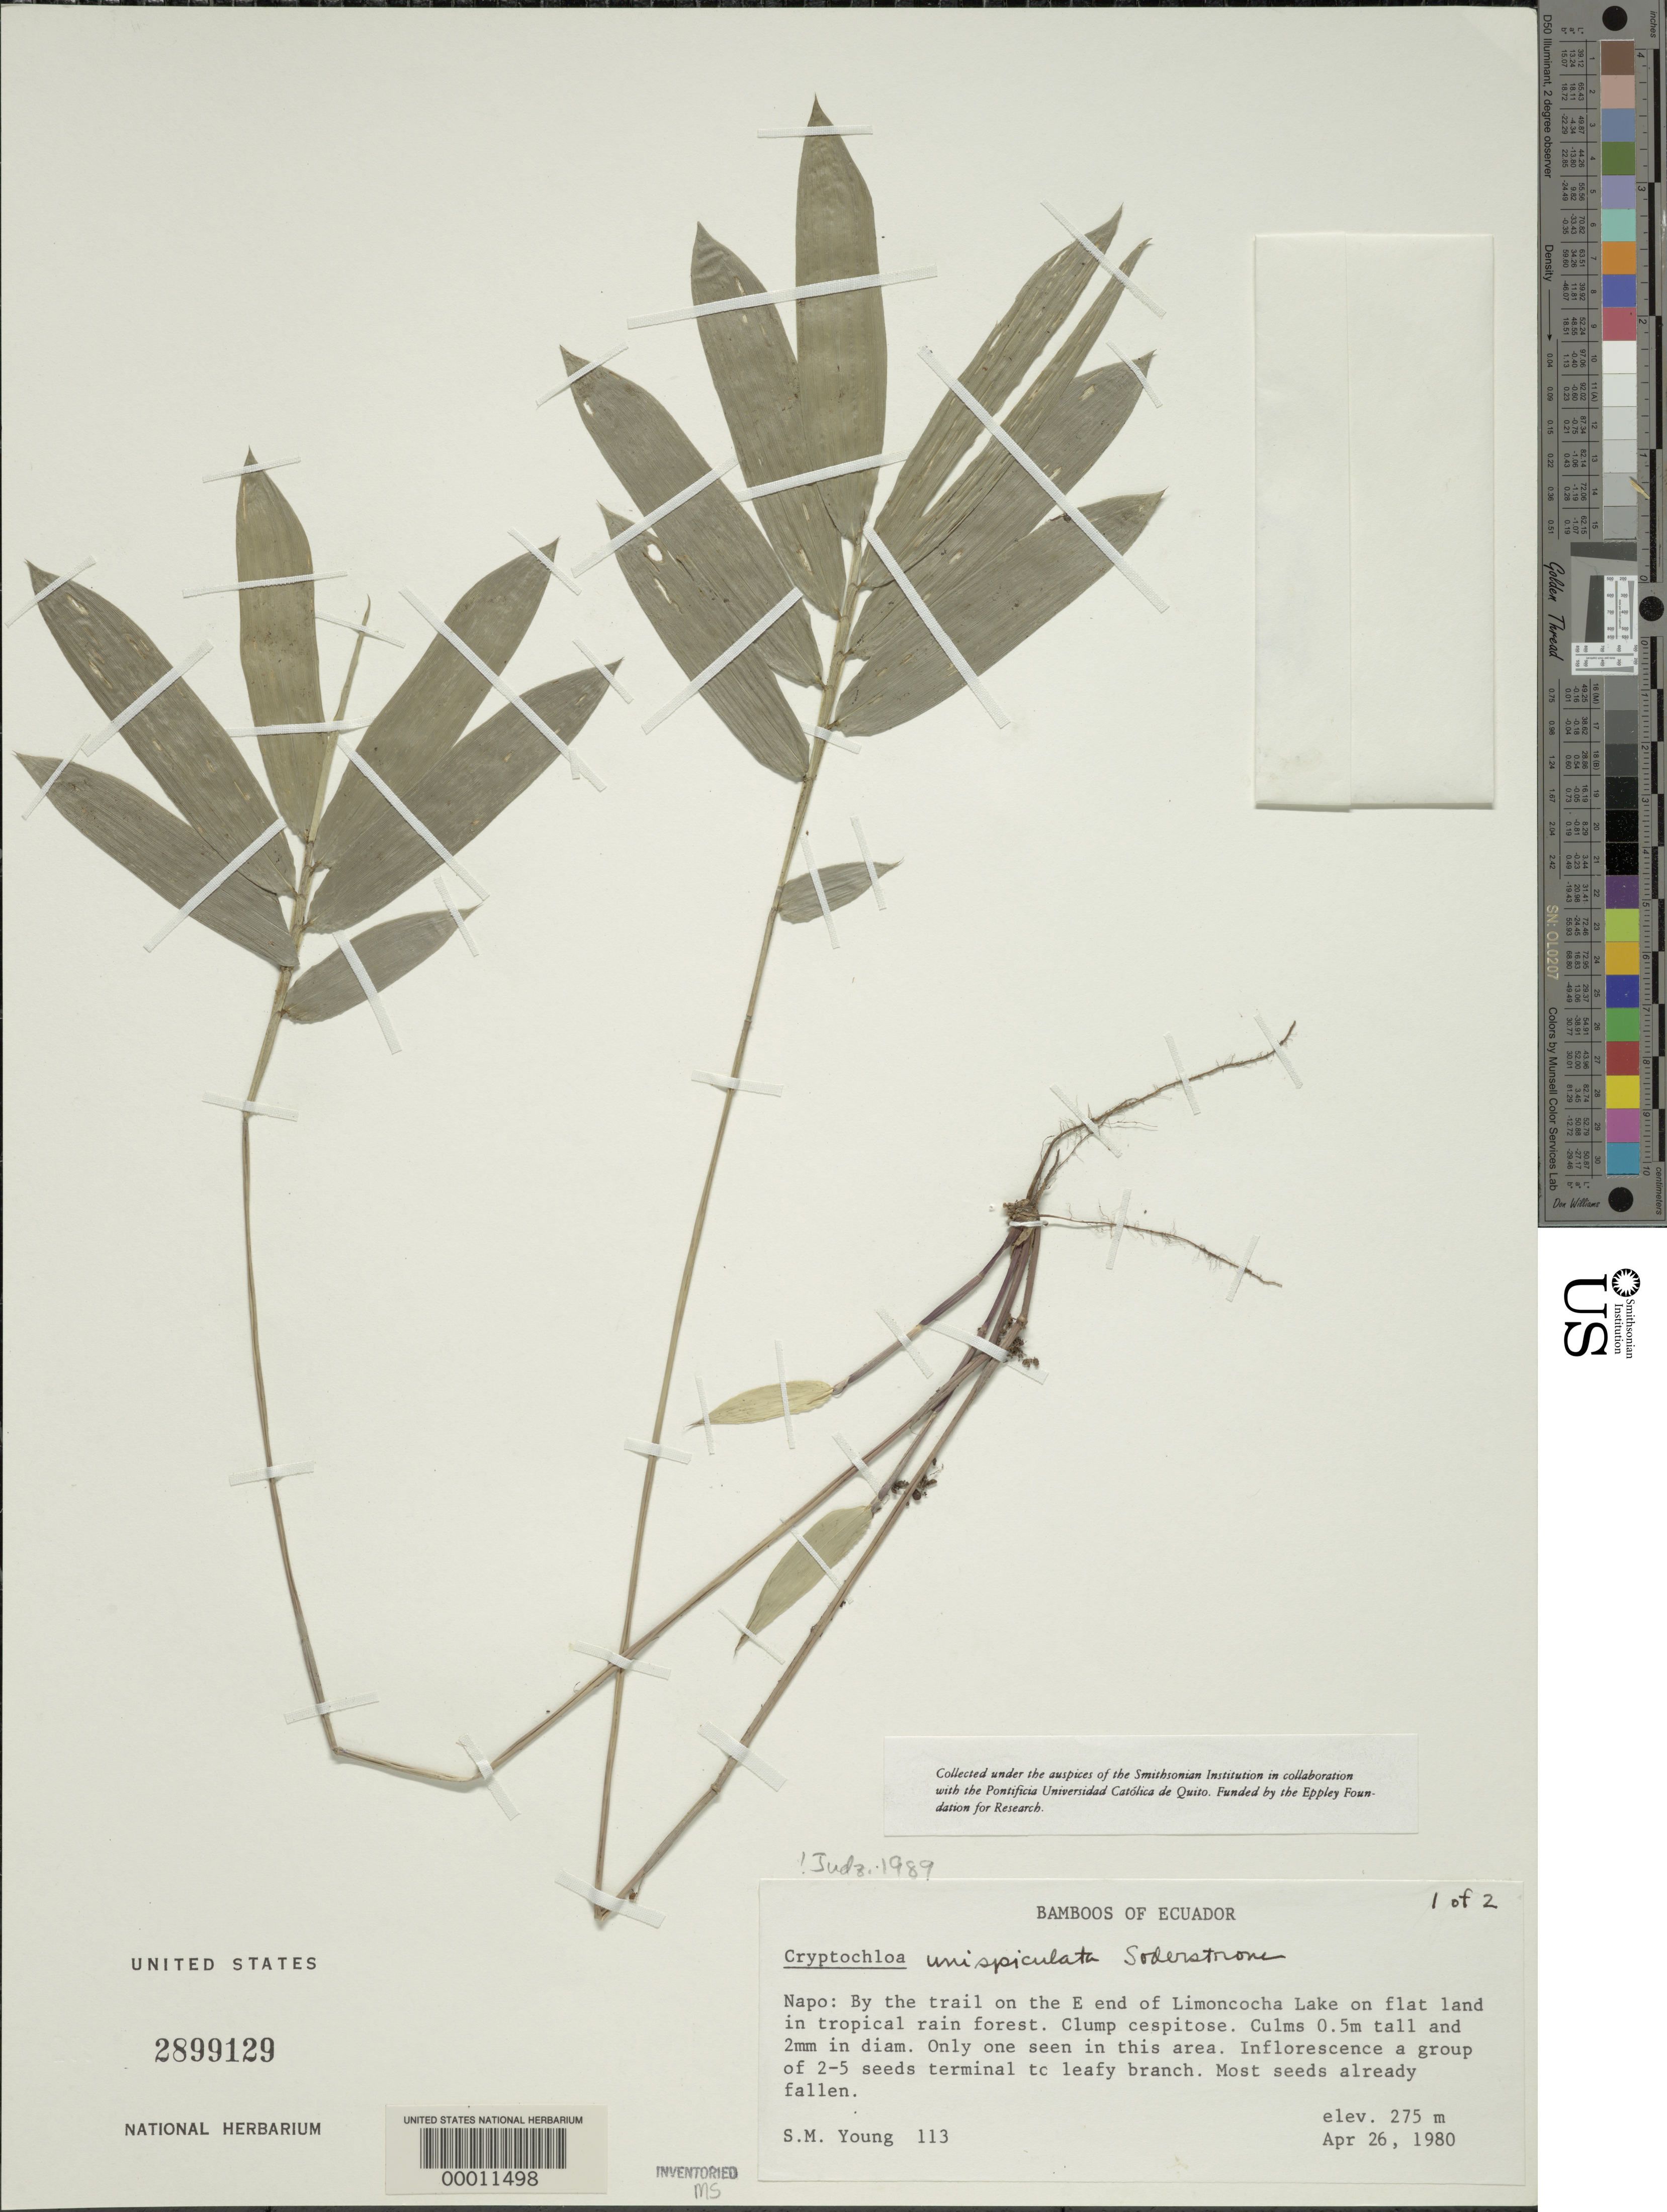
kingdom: Plantae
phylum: Tracheophyta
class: Liliopsida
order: Poales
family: Poaceae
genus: Cryptochloa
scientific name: Cryptochloa unispiculata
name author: Soderstr.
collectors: S. Young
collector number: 113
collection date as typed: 26 Apr 1980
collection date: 1980-04-26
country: Ecuador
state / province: Napo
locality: Limoncocha lake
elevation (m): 275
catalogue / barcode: US 2899129